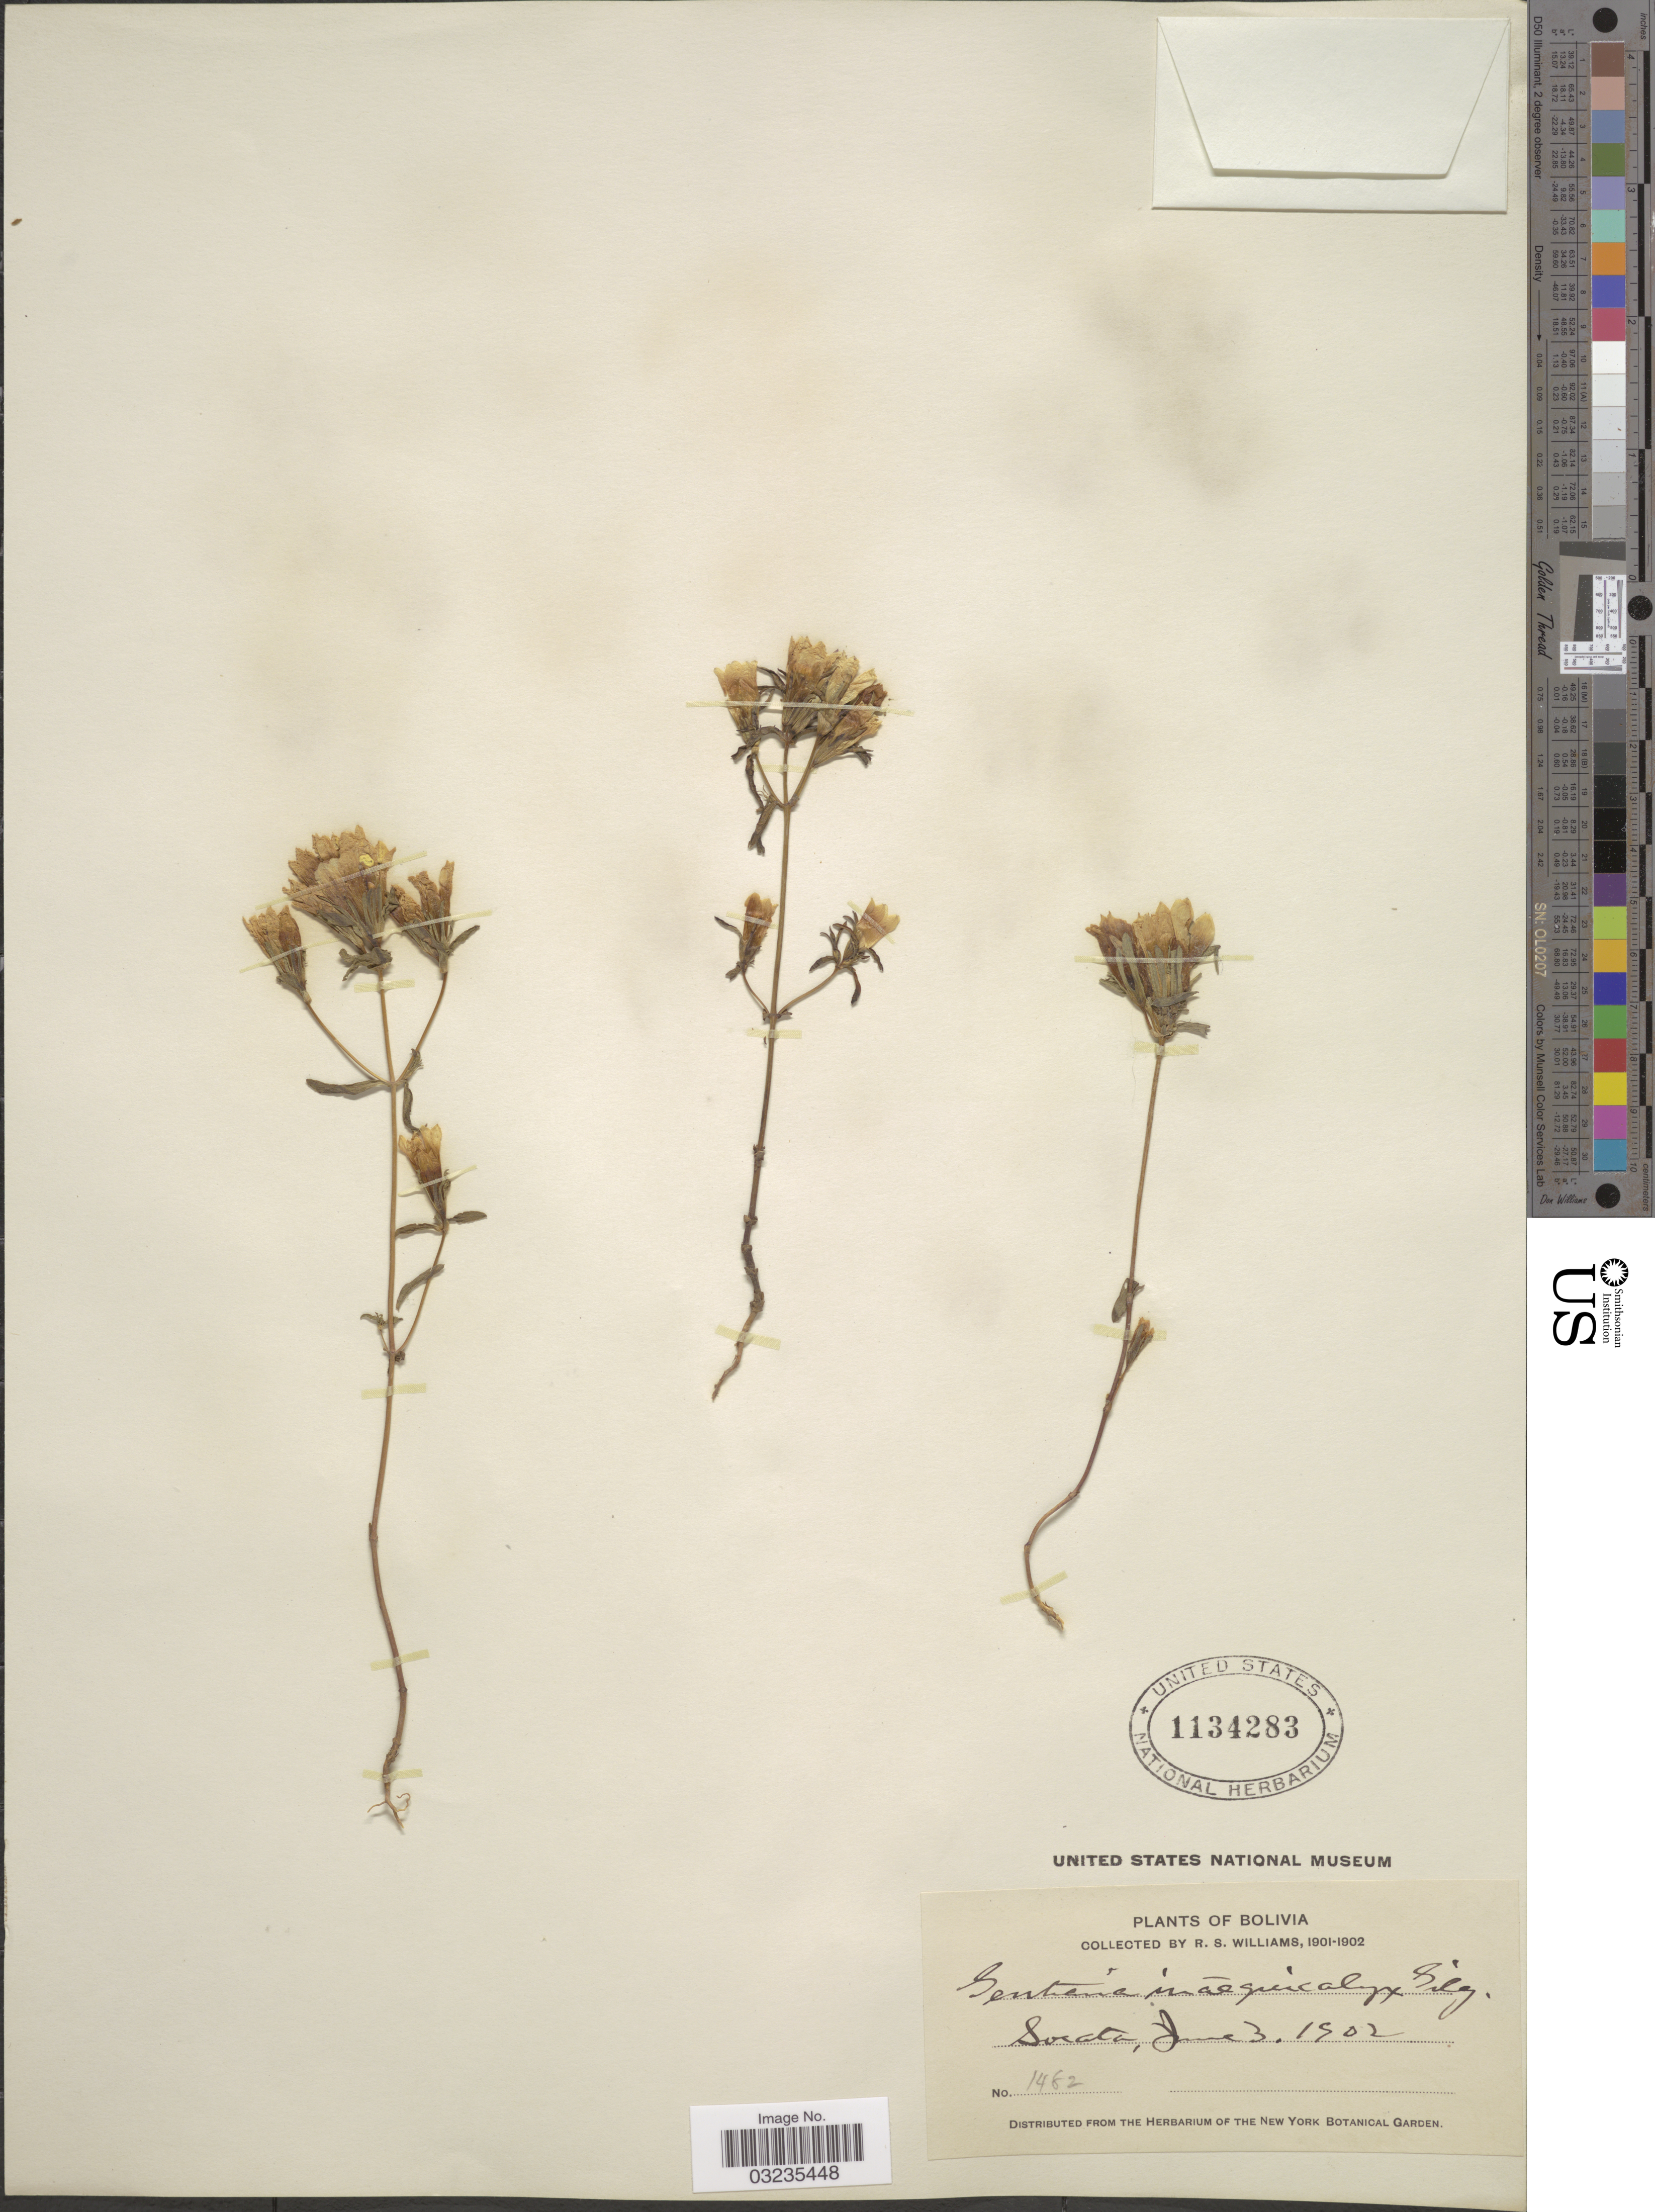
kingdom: Plantae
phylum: Tracheophyta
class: Magnoliopsida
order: Gentianales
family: Gentianaceae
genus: Gentiana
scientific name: Gentiana inaequicalyx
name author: Gilg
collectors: R. S. Williams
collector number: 1482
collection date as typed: June 3, 1902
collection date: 1902-06-03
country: Bolivia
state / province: La Páz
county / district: Larecaja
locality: Sorata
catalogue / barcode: US 1134283